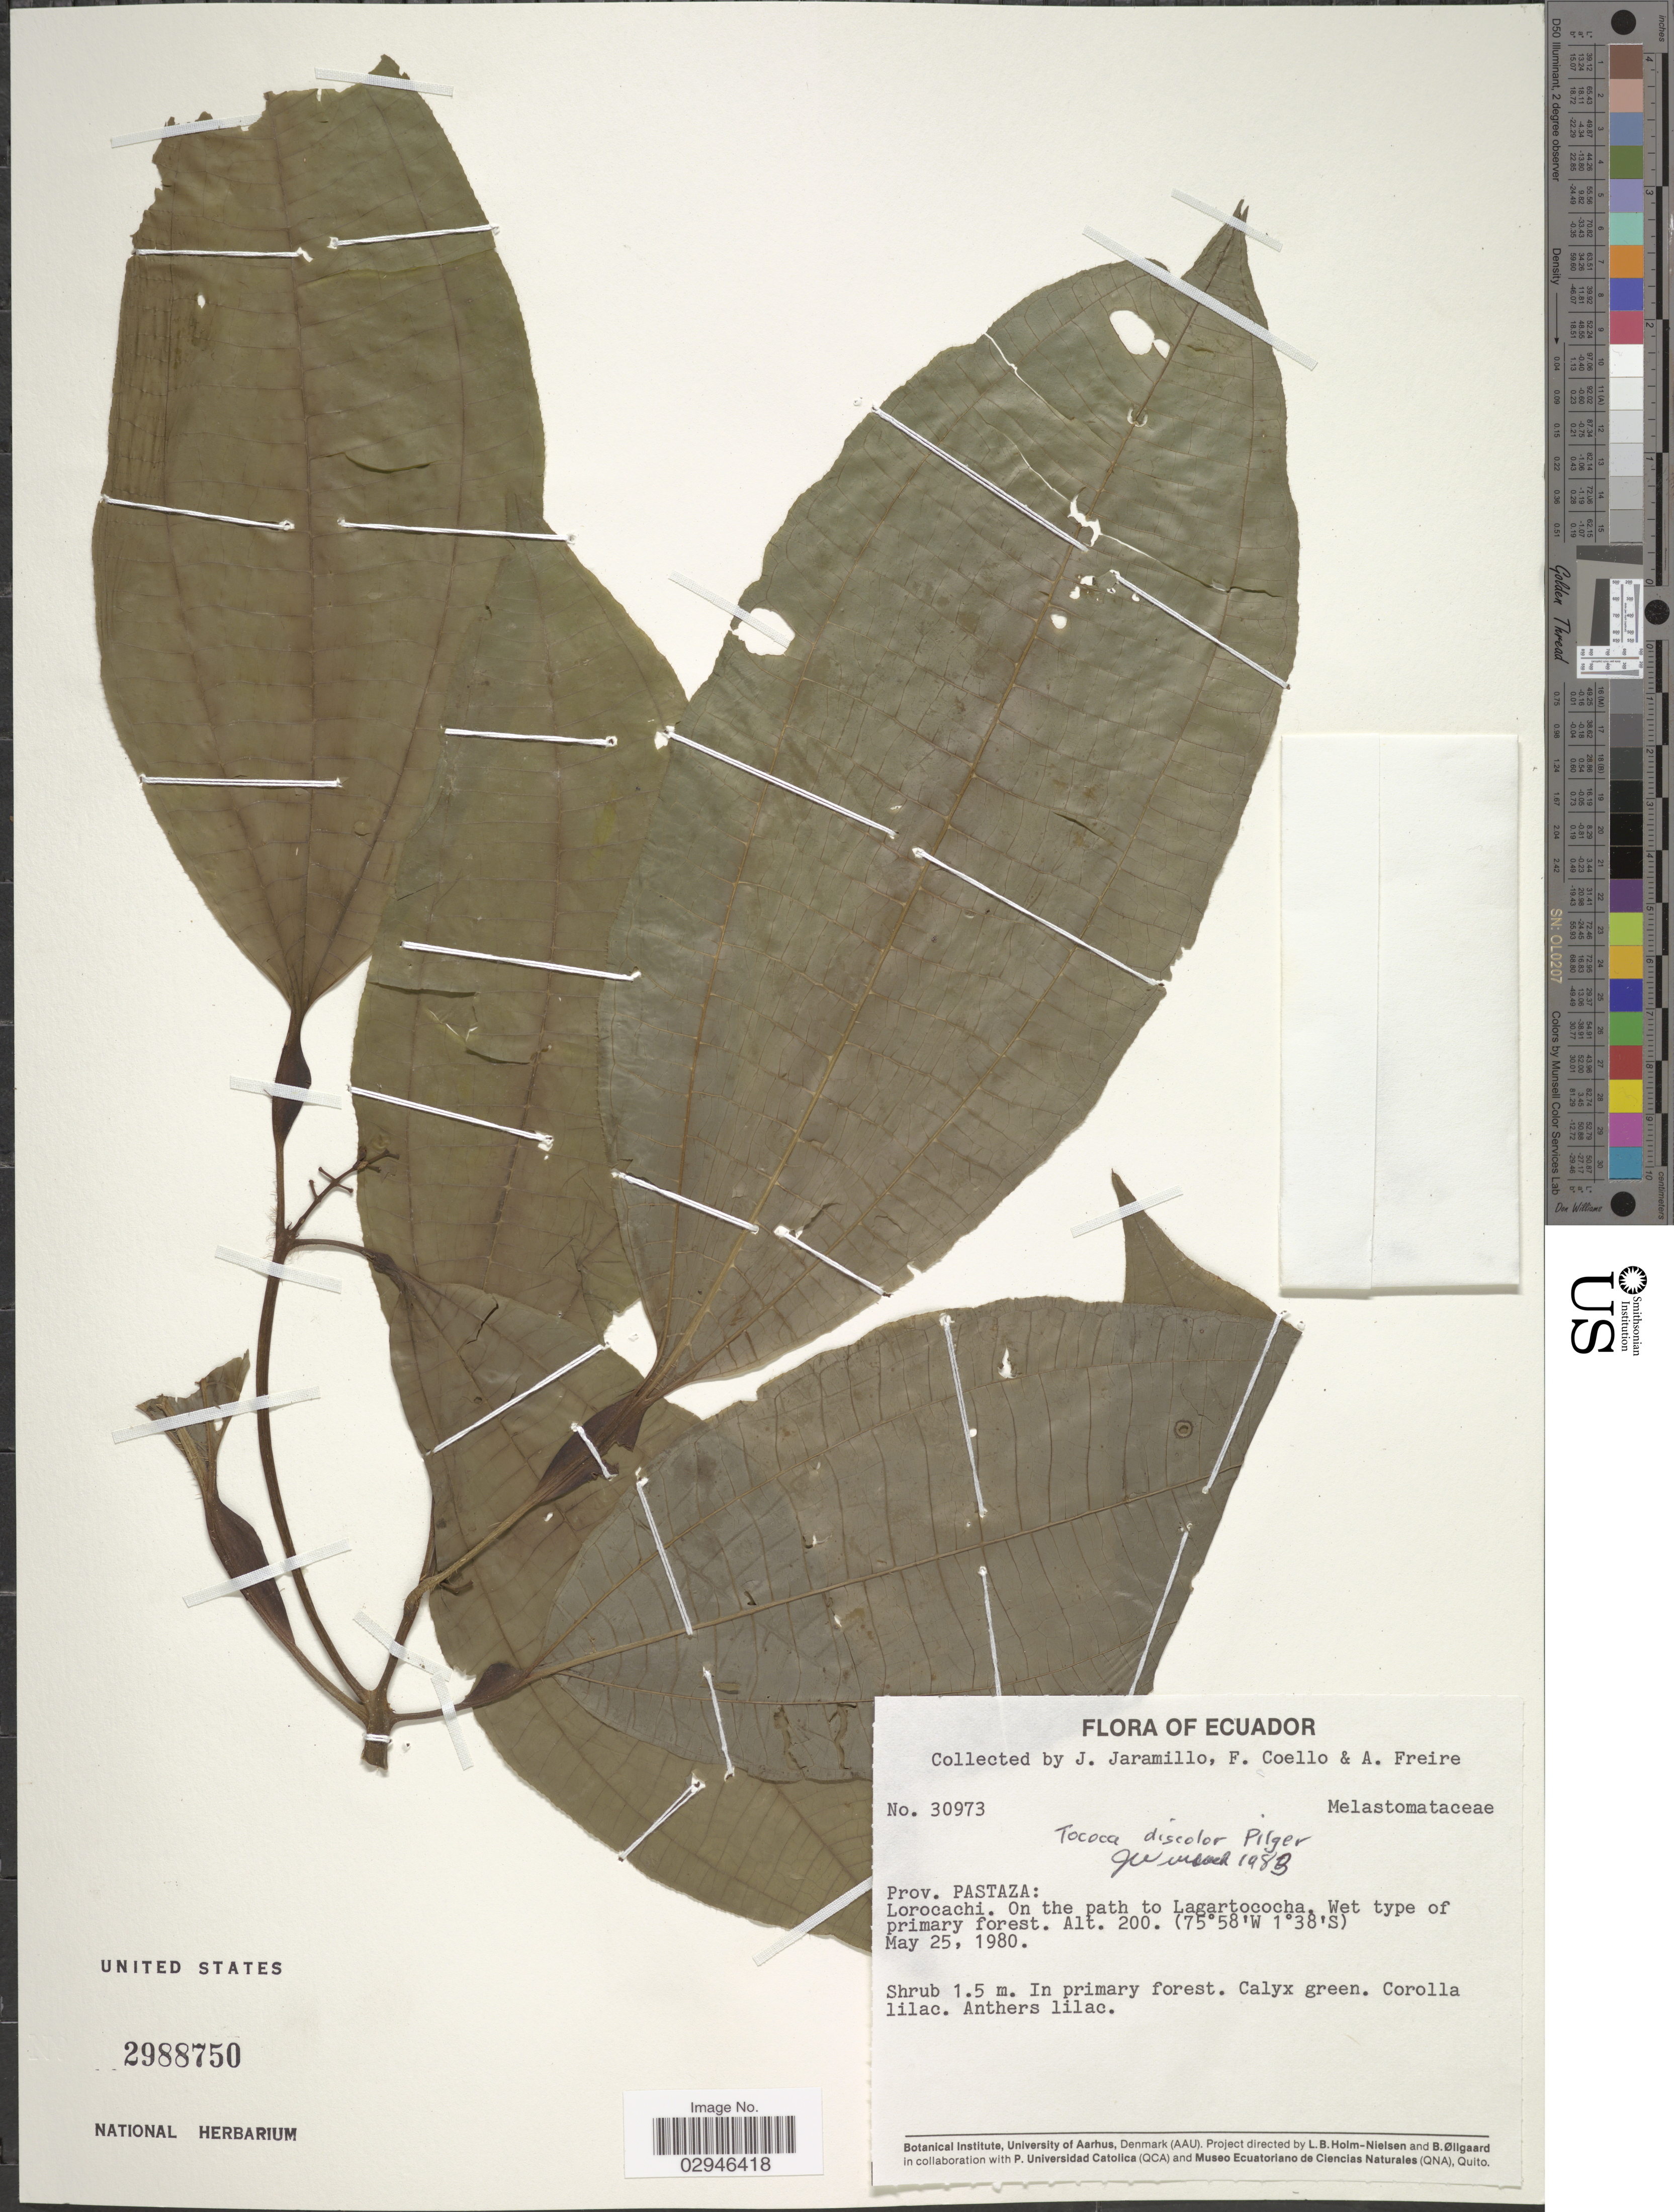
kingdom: Plantae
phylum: Tracheophyta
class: Magnoliopsida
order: Myrtales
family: Melastomataceae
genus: Tococa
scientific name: Tococa discolor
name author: Pilg.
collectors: J. Jaramillo, F. Coello & A. Freire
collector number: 30973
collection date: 1980-05-25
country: Ecuador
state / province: Pastaza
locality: Lorocachi, On the path to Lagartococha.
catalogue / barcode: US 2988750